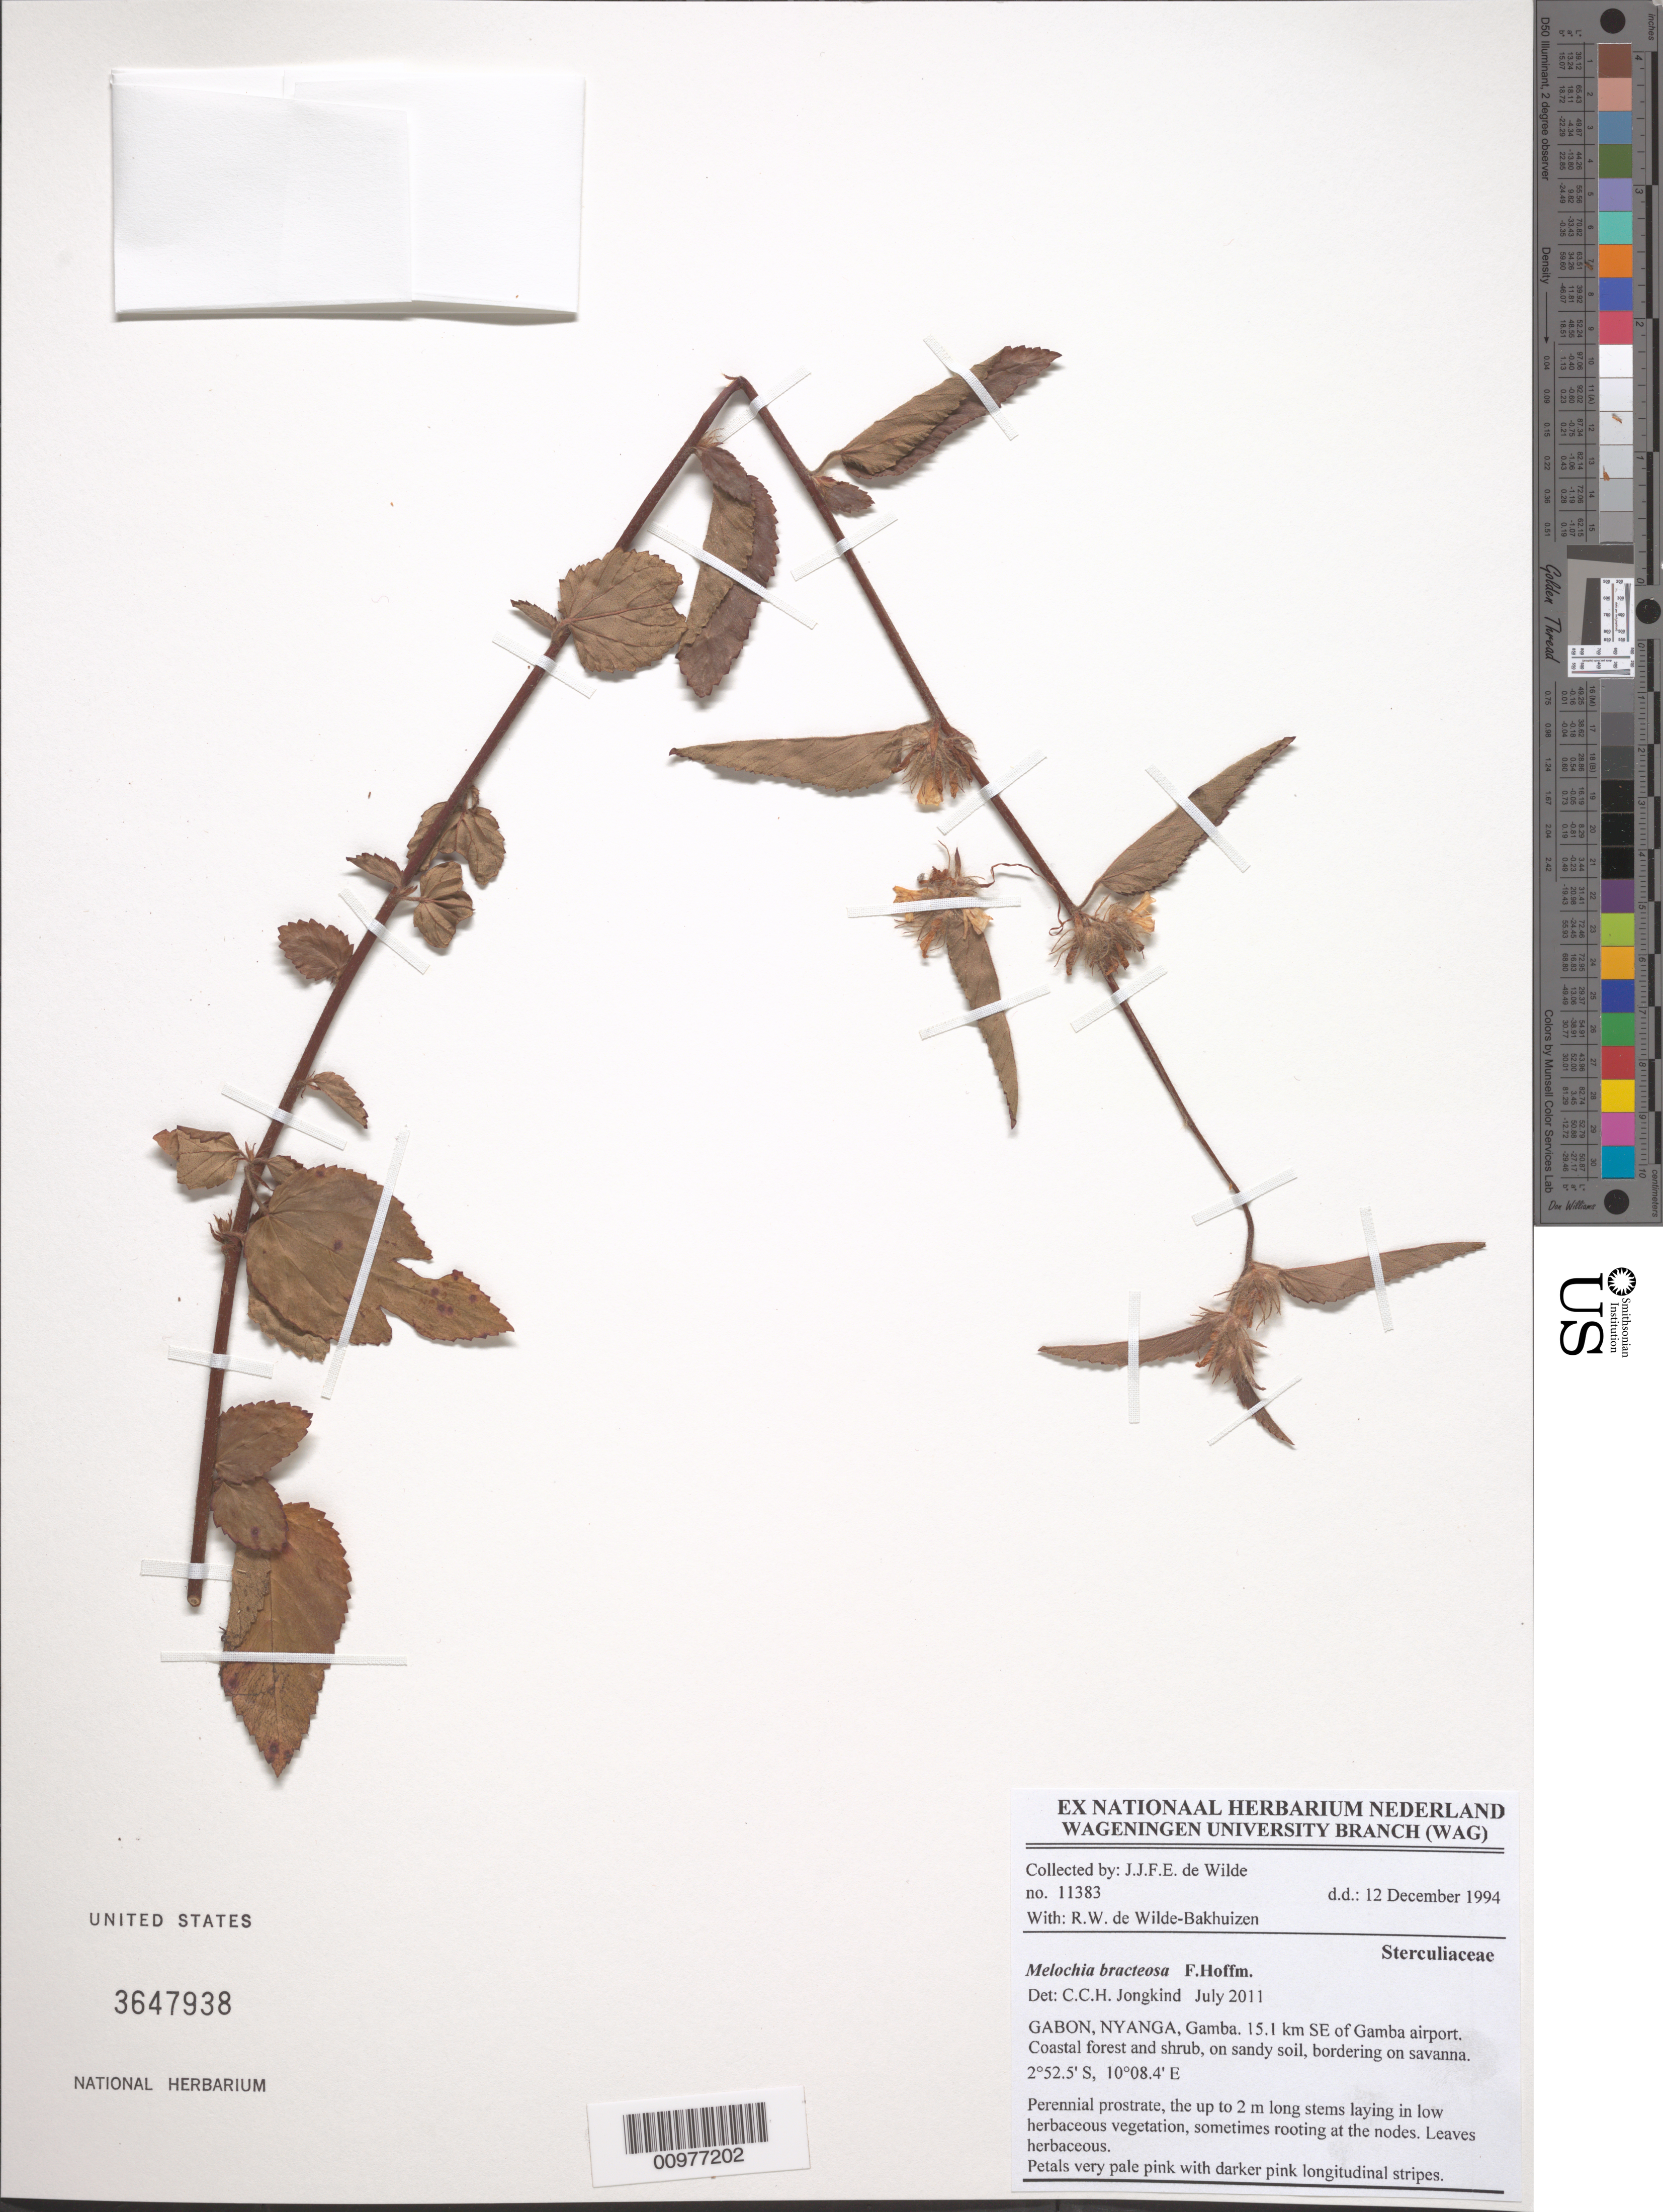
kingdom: Plantae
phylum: Tracheophyta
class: Magnoliopsida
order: Malvales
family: Malvaceae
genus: Melochia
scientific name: Melochia bracteosa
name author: Hoffmann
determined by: Jongkind, C. C. H.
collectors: J.J. de Wilde & R. Wilde-Bakhuizen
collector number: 11383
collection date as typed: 12 December 1994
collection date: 1994-12-12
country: Gabon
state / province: Nyanga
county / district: Gamba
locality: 15.1 km SE of Gamba airport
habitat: Coastal forest and shrub, on sandy soil, bordering on savanna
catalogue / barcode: US 3647938